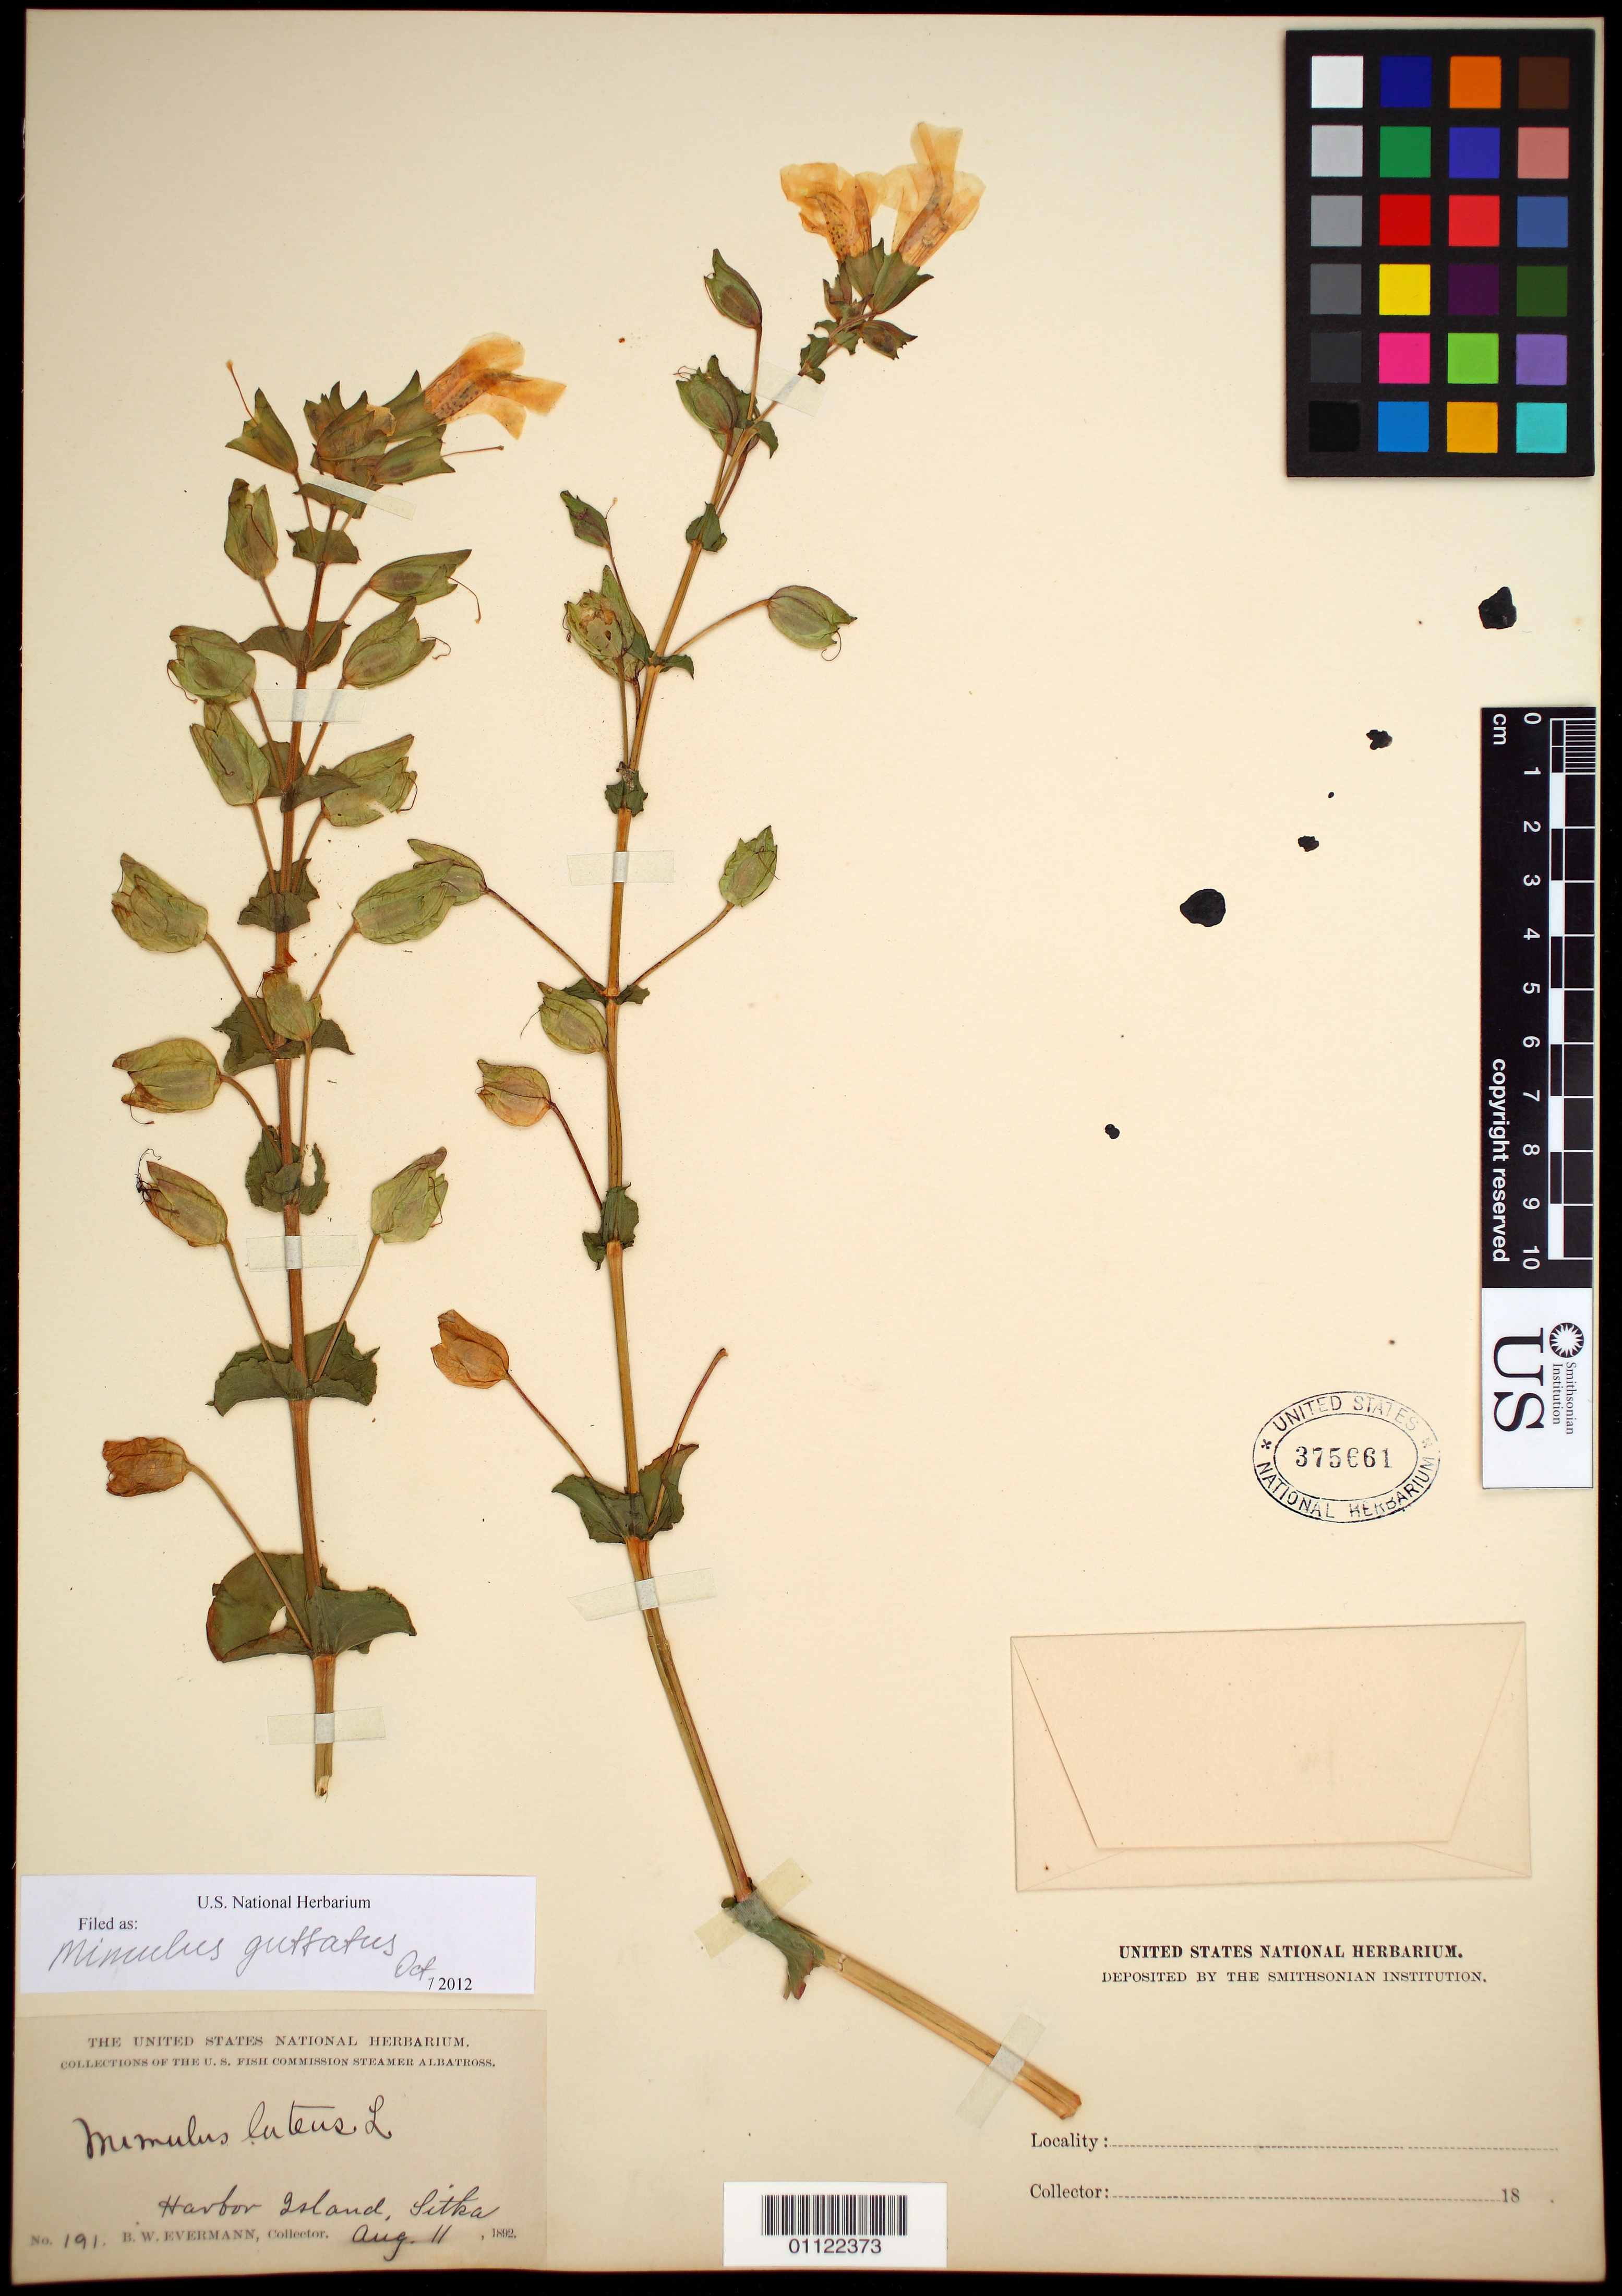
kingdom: Plantae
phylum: Tracheophyta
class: Magnoliopsida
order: Lamiales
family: Phrymaceae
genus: Mimulus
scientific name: Mimulus guttatus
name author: DC.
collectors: B. W. Evermann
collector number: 191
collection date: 1892-08-11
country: United States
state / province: Alaska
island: Harbor Island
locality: Harbor Island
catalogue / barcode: US 375661